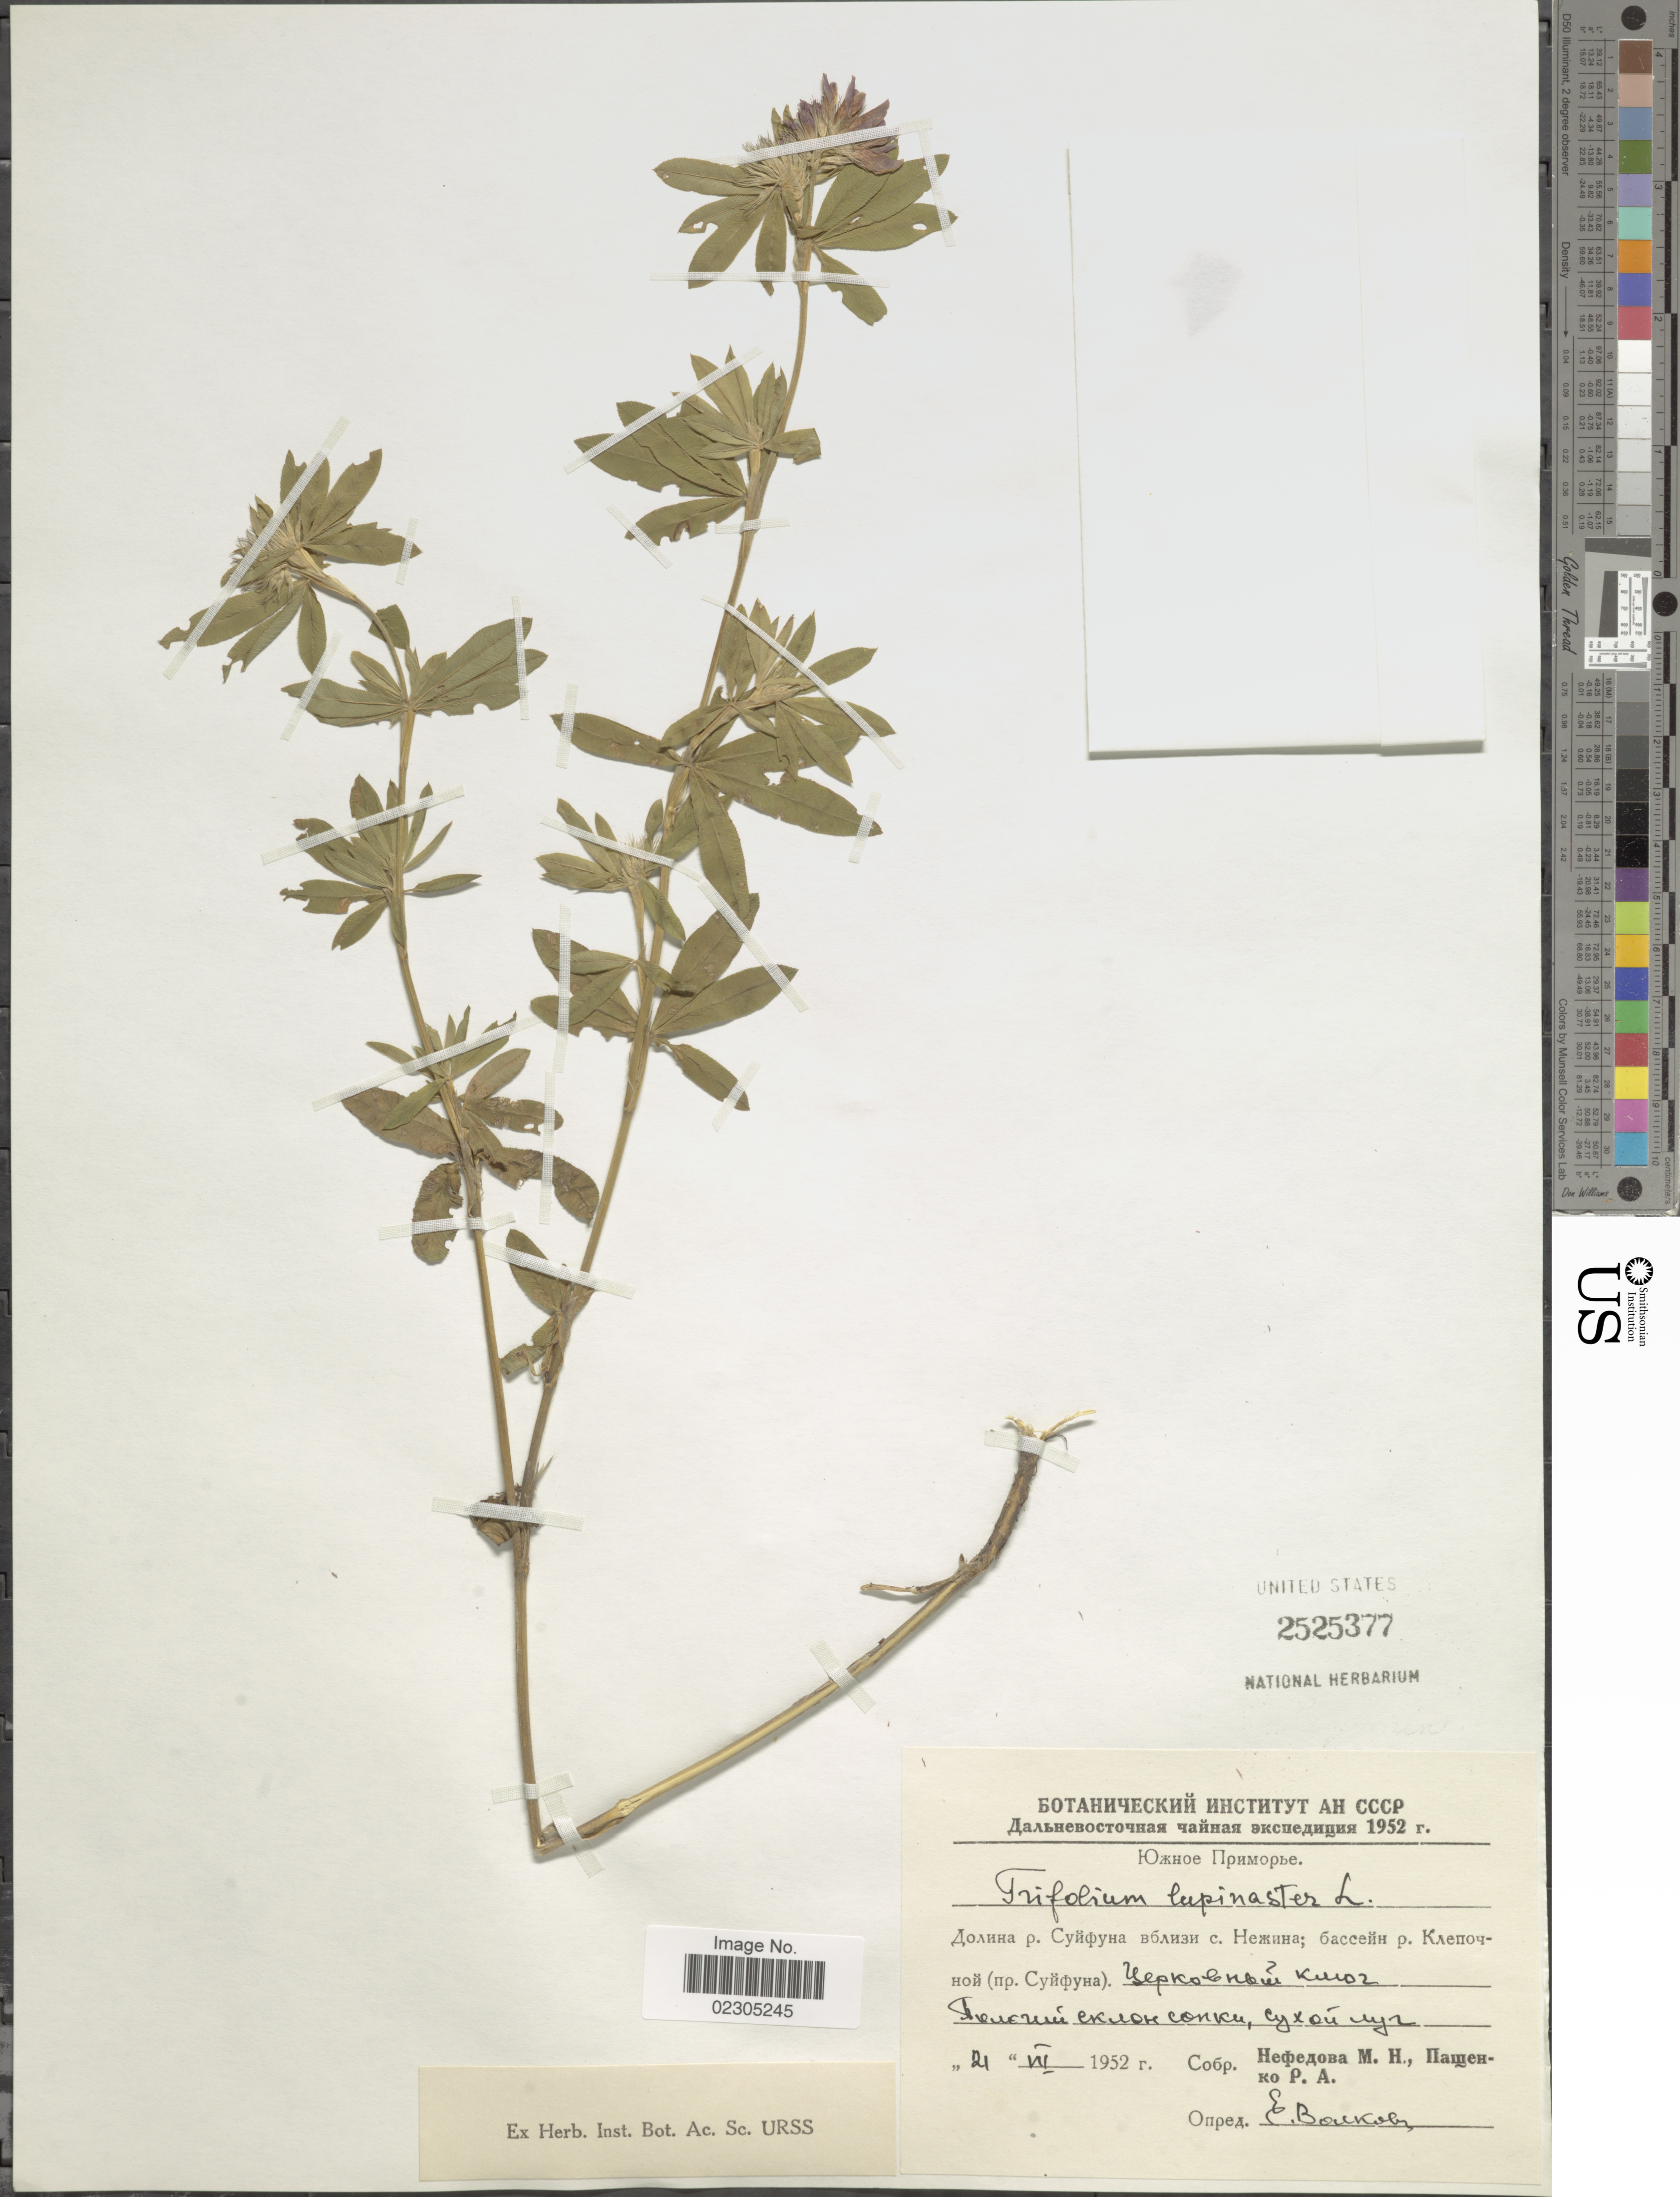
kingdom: Plantae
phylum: Tracheophyta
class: Magnoliopsida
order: Fabales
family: Fabaceae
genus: Trifolium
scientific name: Trifolium lupinaster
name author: L.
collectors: M. Nefedova & R. Pashenko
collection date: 1952-07-21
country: Russian Federation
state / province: Primorsky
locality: Suifun River, near Nehzin village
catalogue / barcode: US 2525377